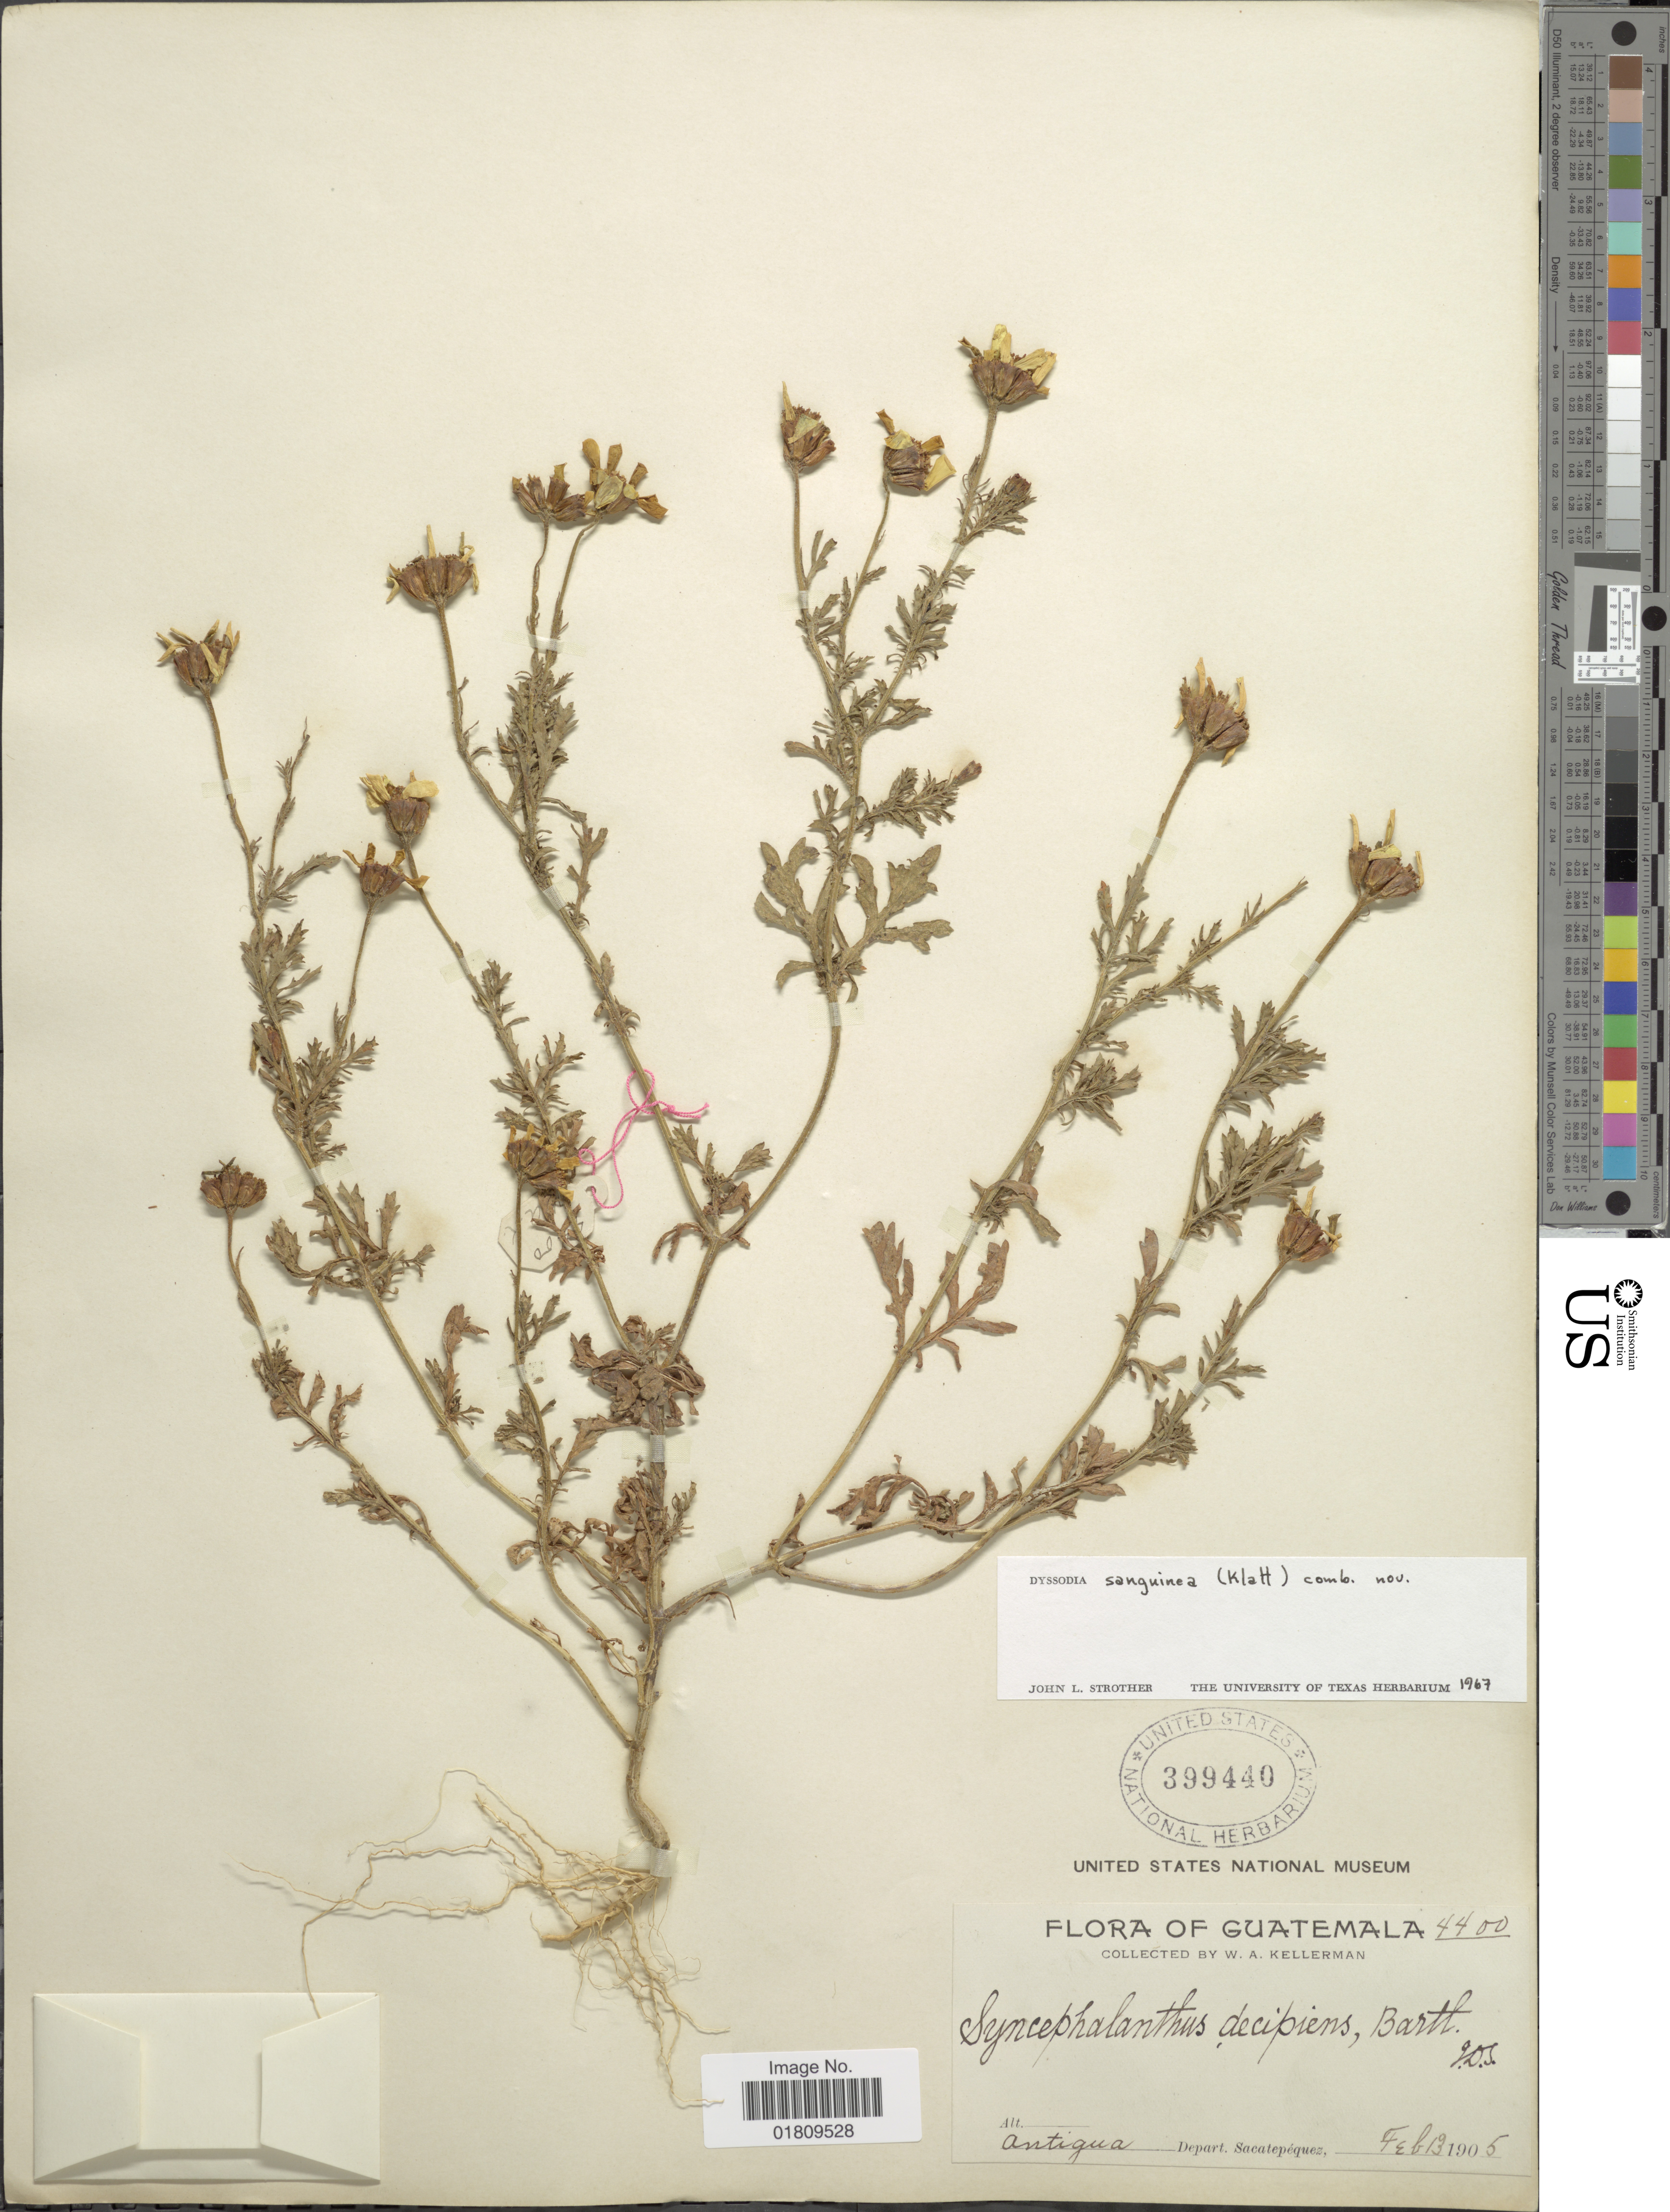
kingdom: Plantae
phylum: Tracheophyta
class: Magnoliopsida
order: Asterales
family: Asteraceae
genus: Dyssodia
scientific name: Dyssodia decipiens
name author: (Bartl.) M.C. Johnst. ex M.C. Johnst. & B.L. Turner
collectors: W. Kellerman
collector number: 4400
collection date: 1905-02-13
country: Guatemala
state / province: Sacatepéquez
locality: Antigua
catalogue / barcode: US 399440